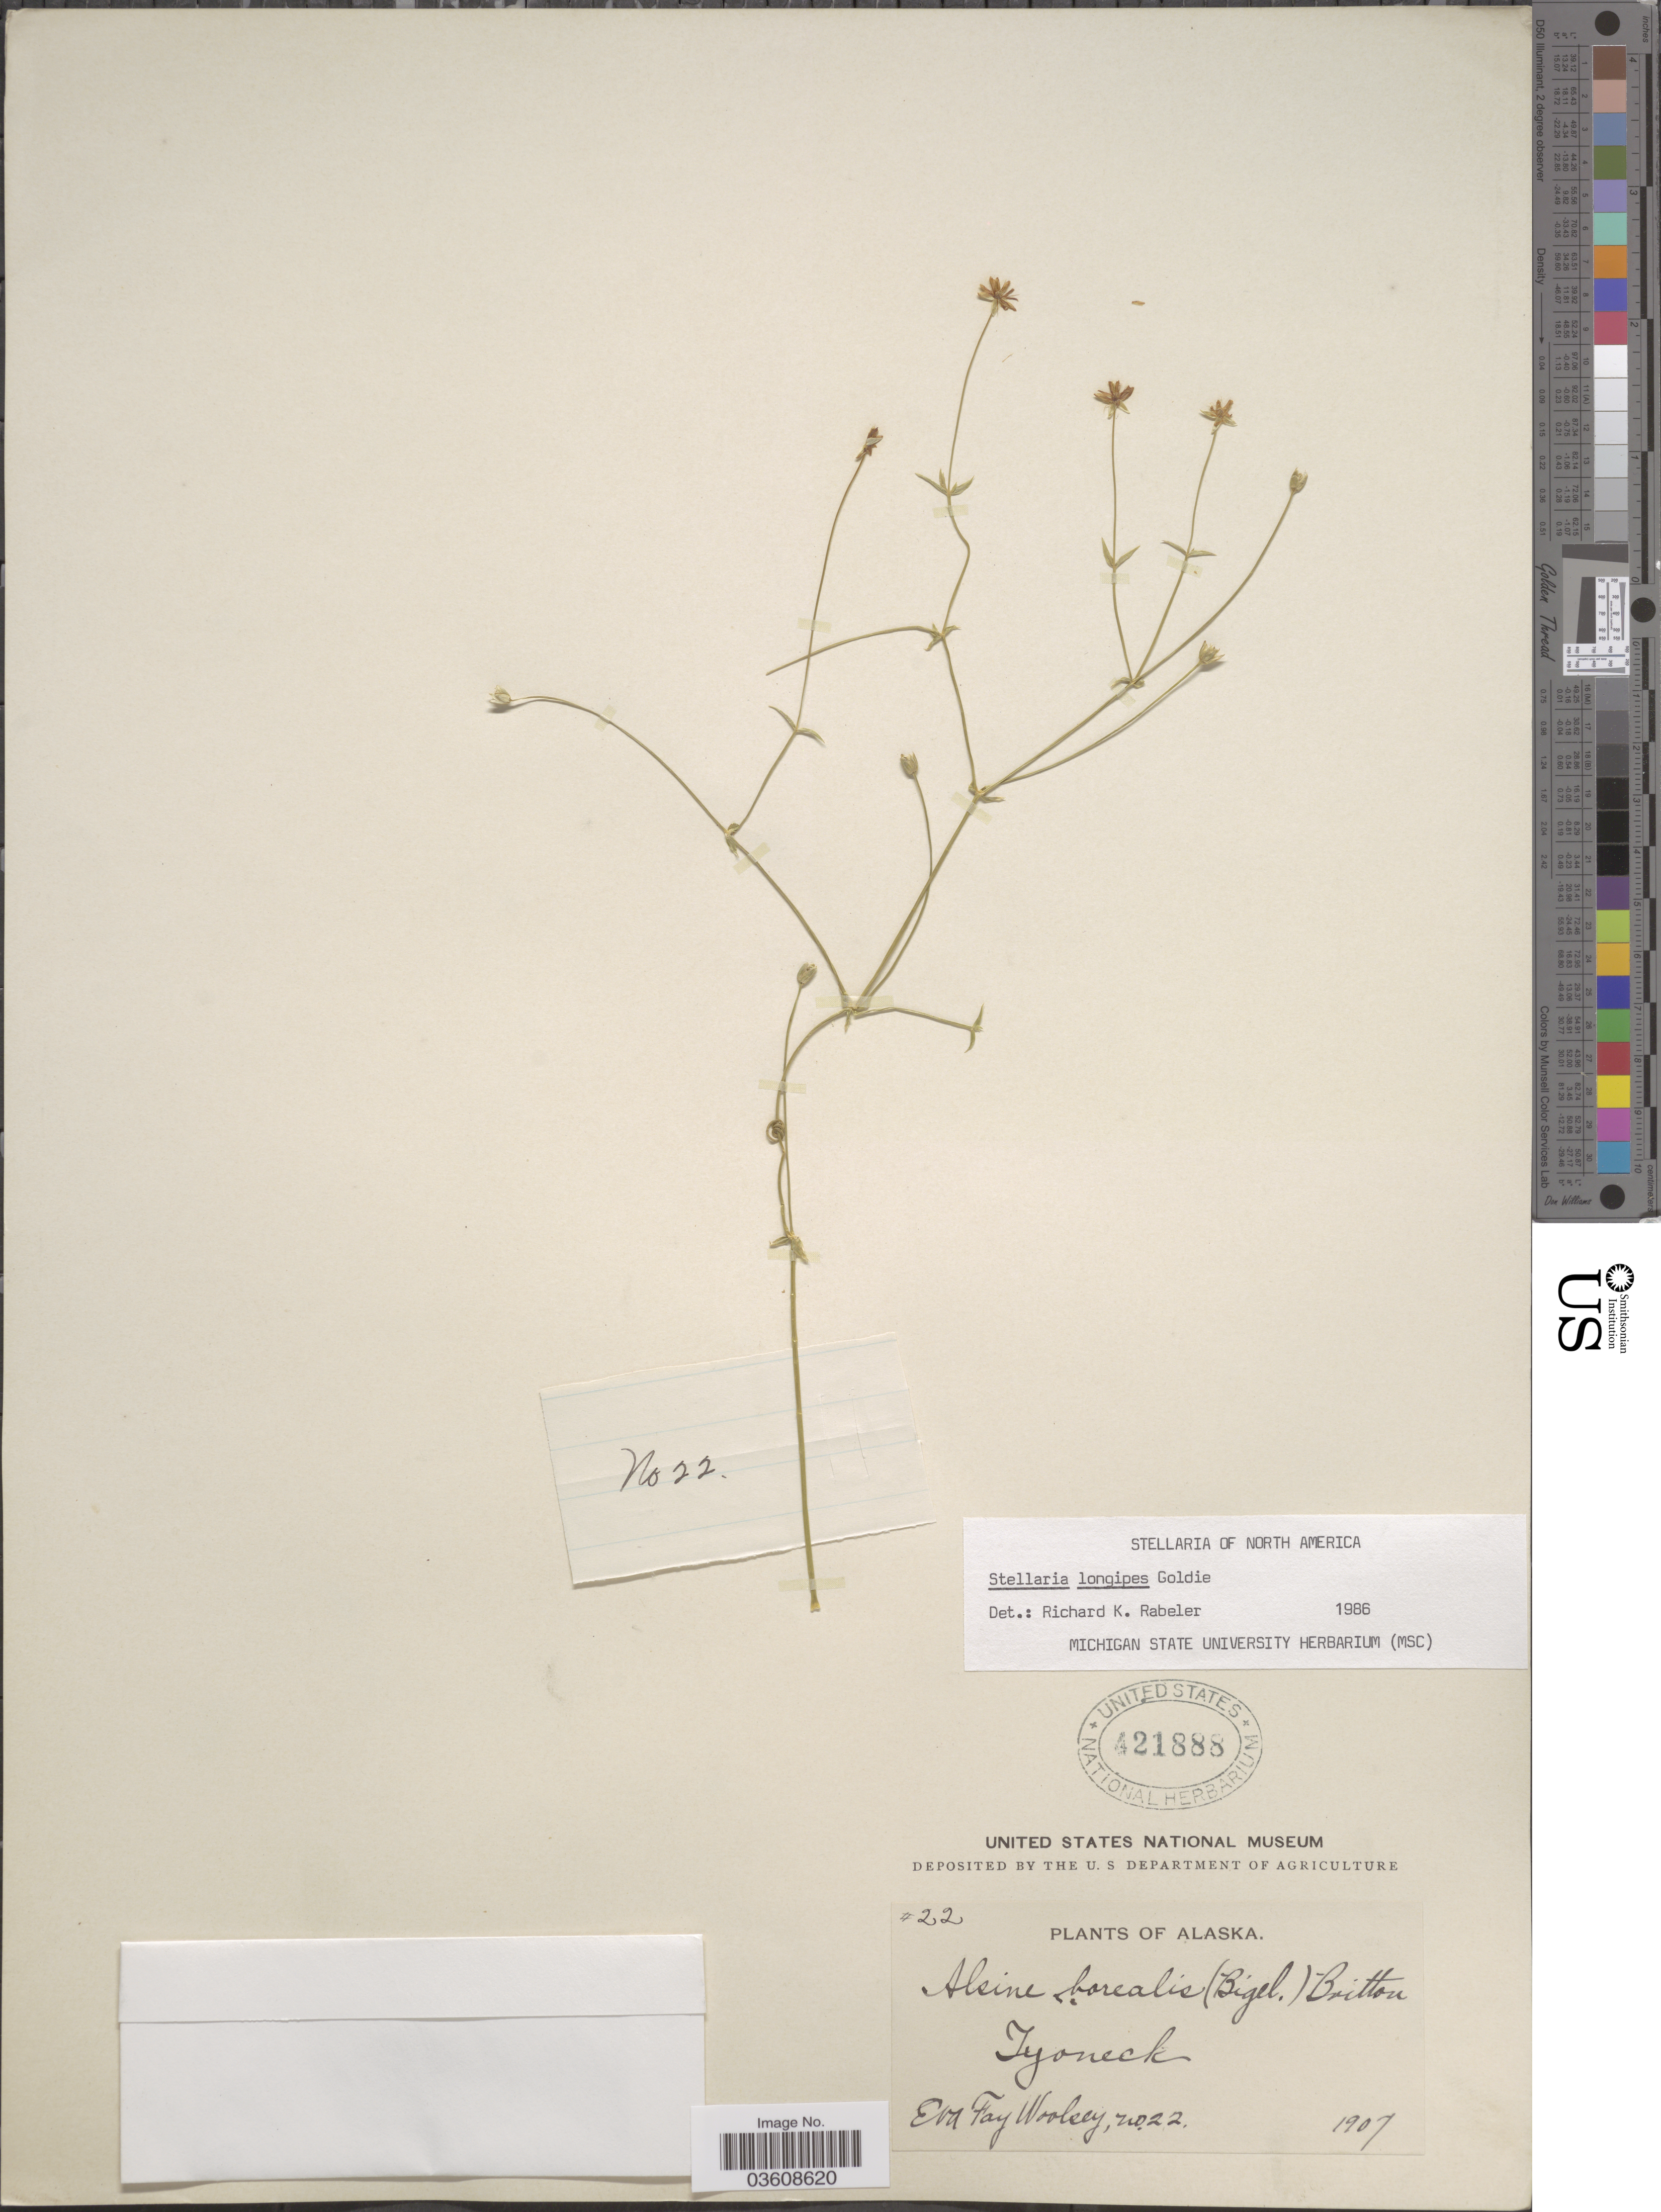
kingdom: Plantae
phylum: Tracheophyta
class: Magnoliopsida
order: Caryophyllales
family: Caryophyllaceae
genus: Stellaria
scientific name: Stellaria longipes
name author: Goldie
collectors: E. Woolsey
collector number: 22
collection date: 1907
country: United States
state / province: Alaska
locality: Tyoneck.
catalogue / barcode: US 421888